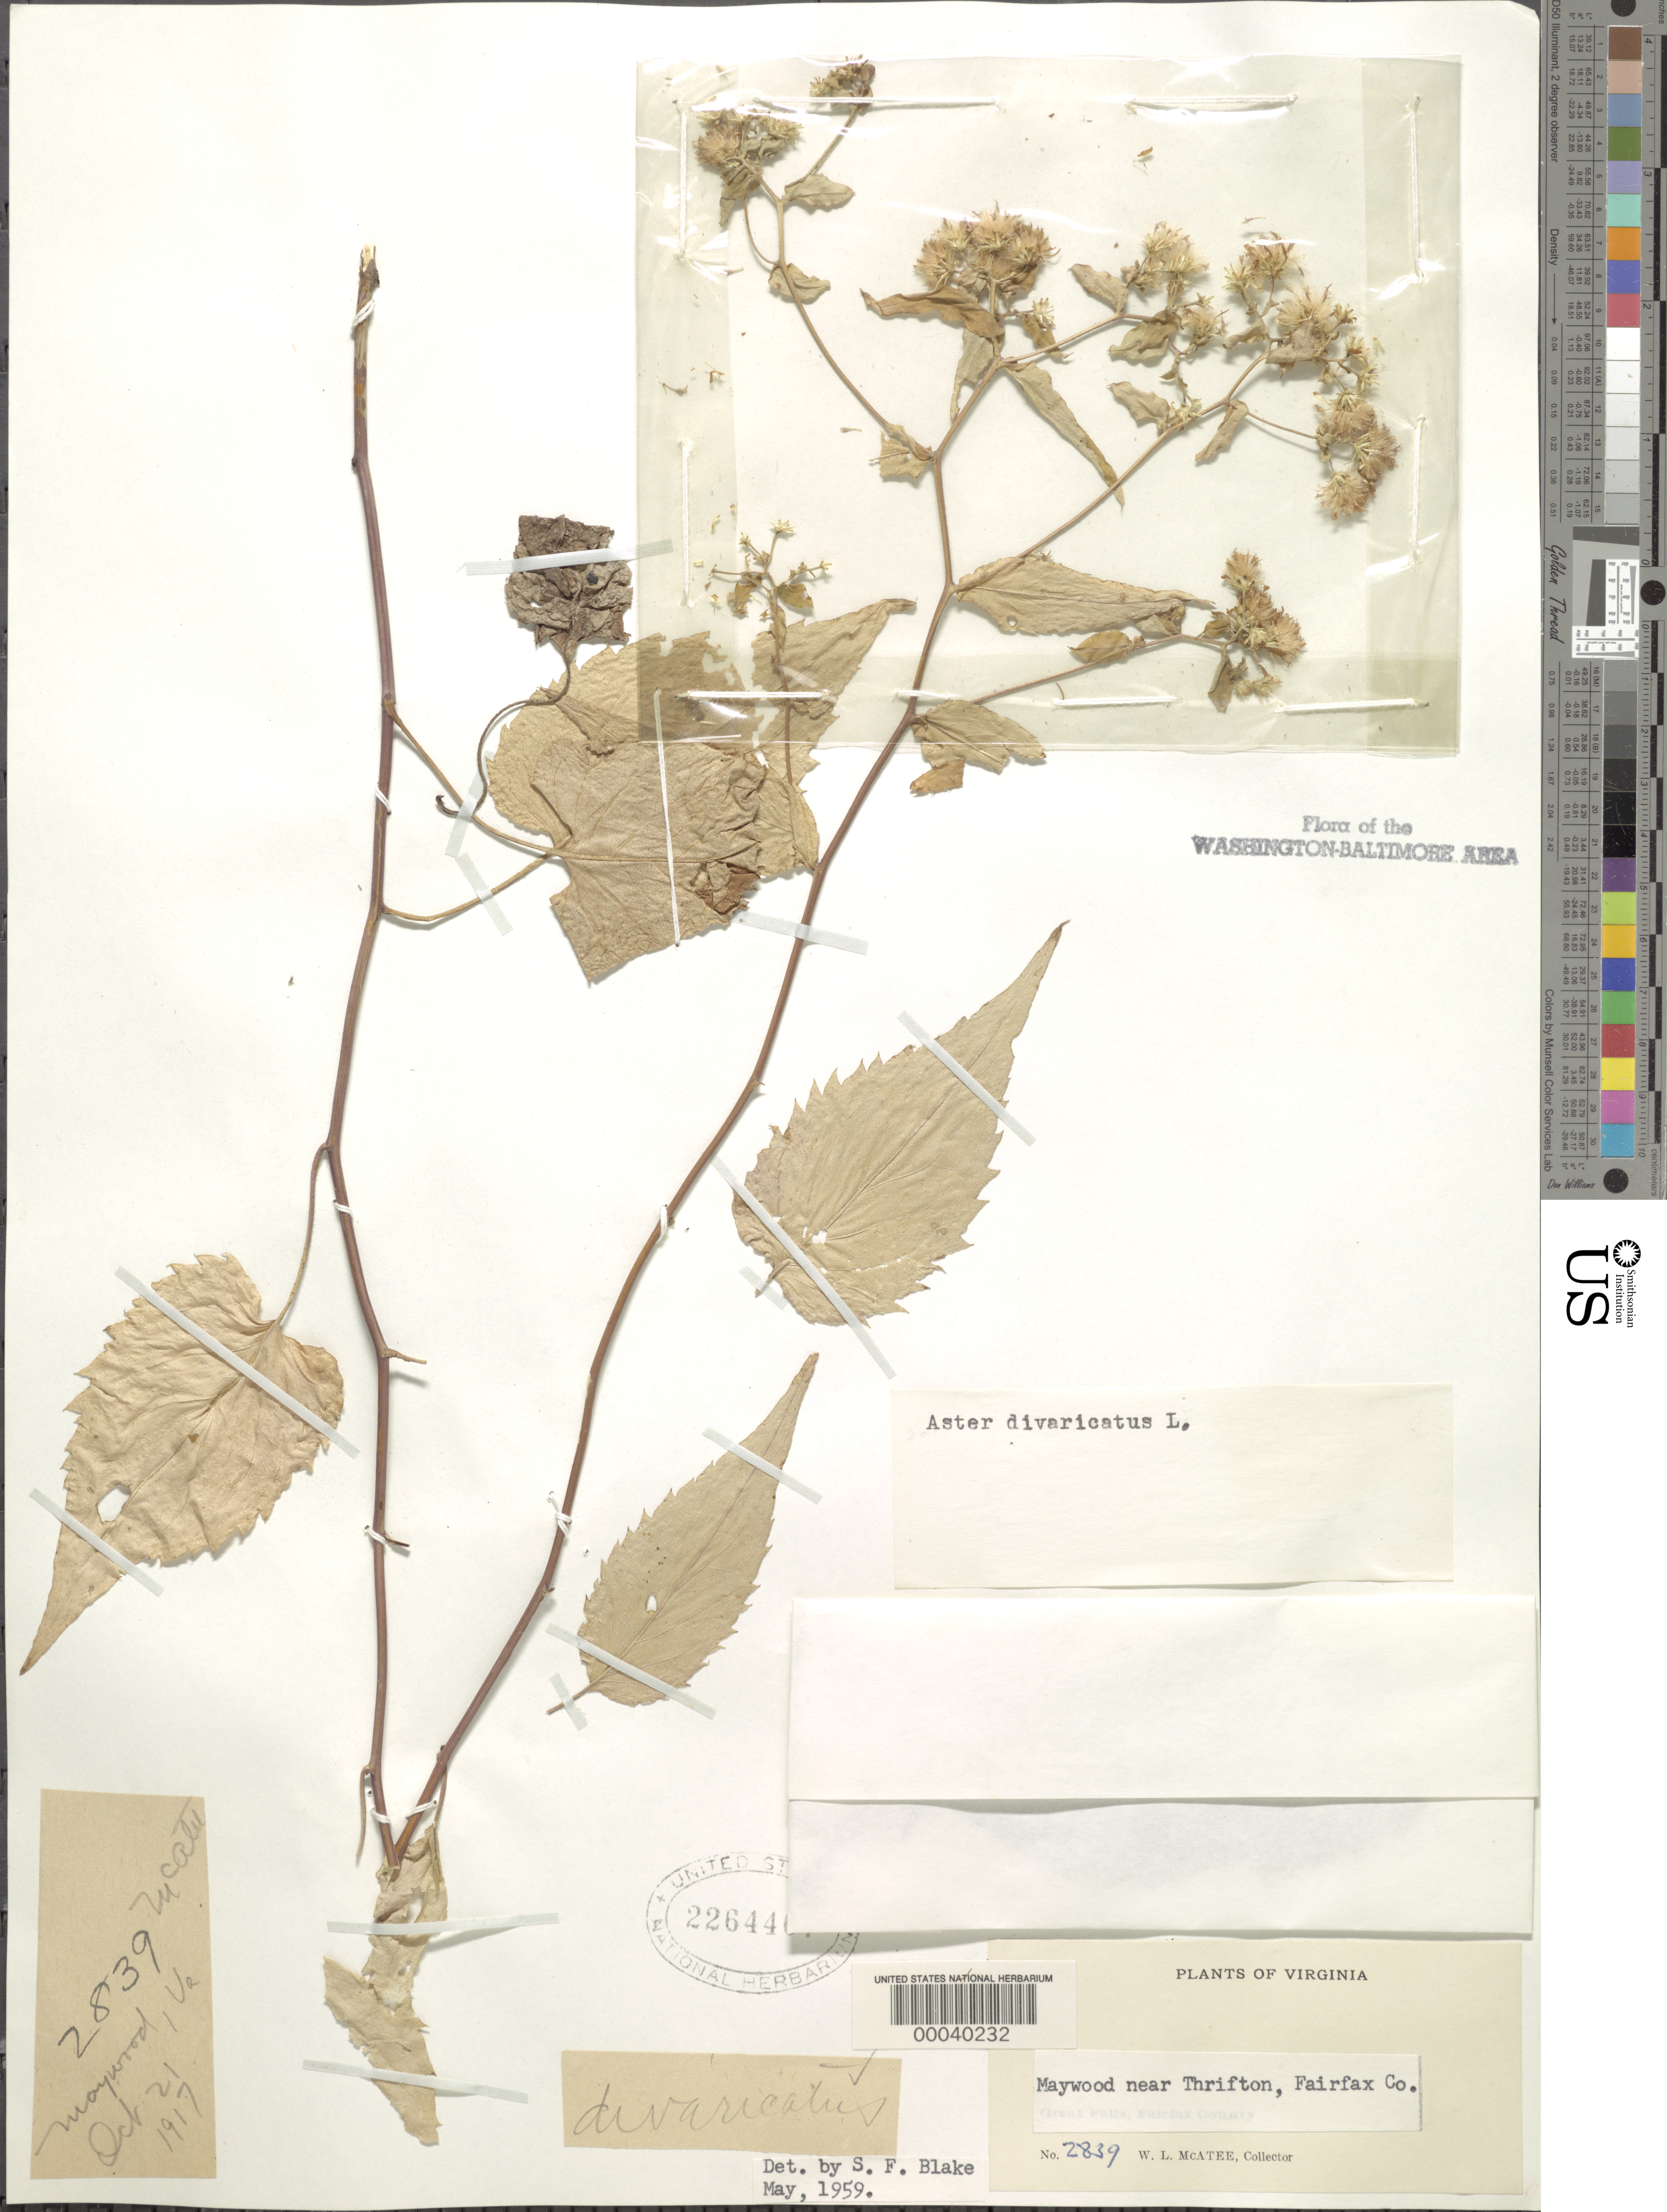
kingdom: Plantae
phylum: Tracheophyta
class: Magnoliopsida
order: Asterales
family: Asteraceae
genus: Eurybia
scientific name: Eurybia divaricata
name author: (L.) G.L. Nesom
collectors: W. McAtee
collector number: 2839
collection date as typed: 21 Oct 1917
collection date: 1917-10-21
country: United States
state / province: Virginia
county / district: Fairfax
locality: Maywood near Thrifton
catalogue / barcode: US 2264467